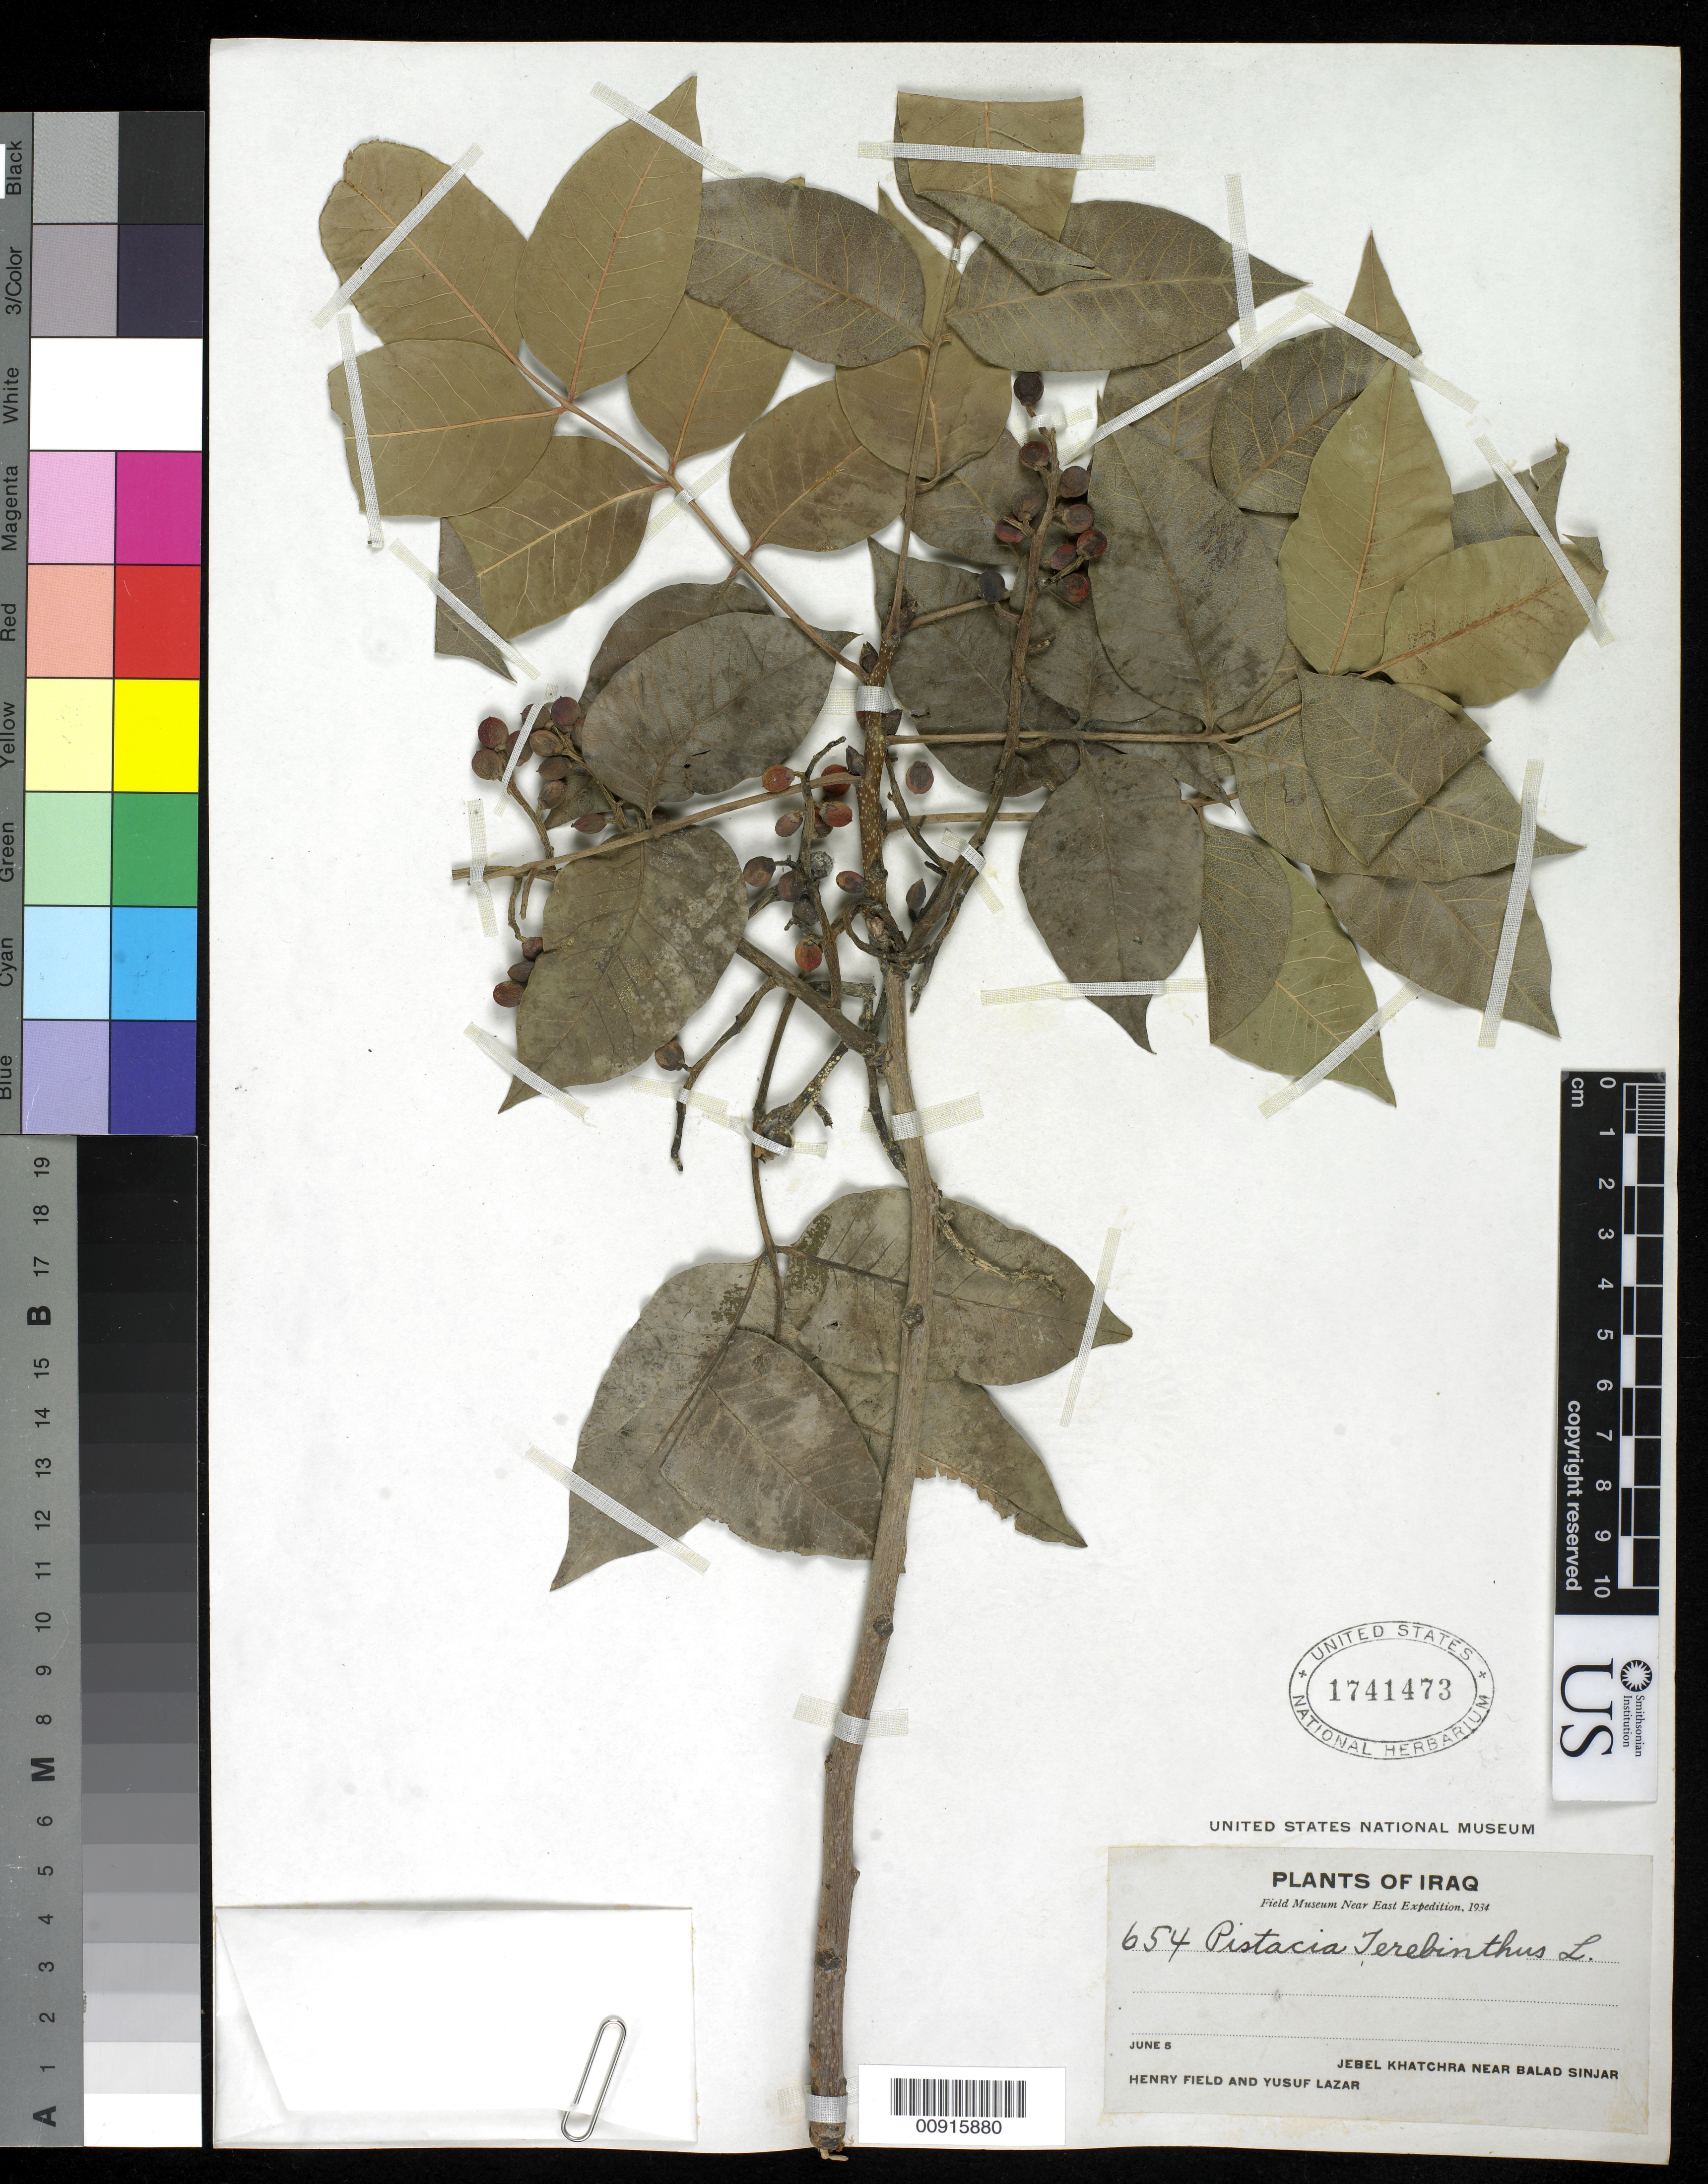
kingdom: Plantae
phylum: Tracheophyta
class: Magnoliopsida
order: Sapindales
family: Anacardiaceae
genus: Pistacia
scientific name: Pistacia vera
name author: L.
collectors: H. Field & Y. Lazar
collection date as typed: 05 Jun 1934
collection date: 1934-06-05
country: Iraq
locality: Jebel Khatchra near Balad Sinjar.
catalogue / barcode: US 1741473